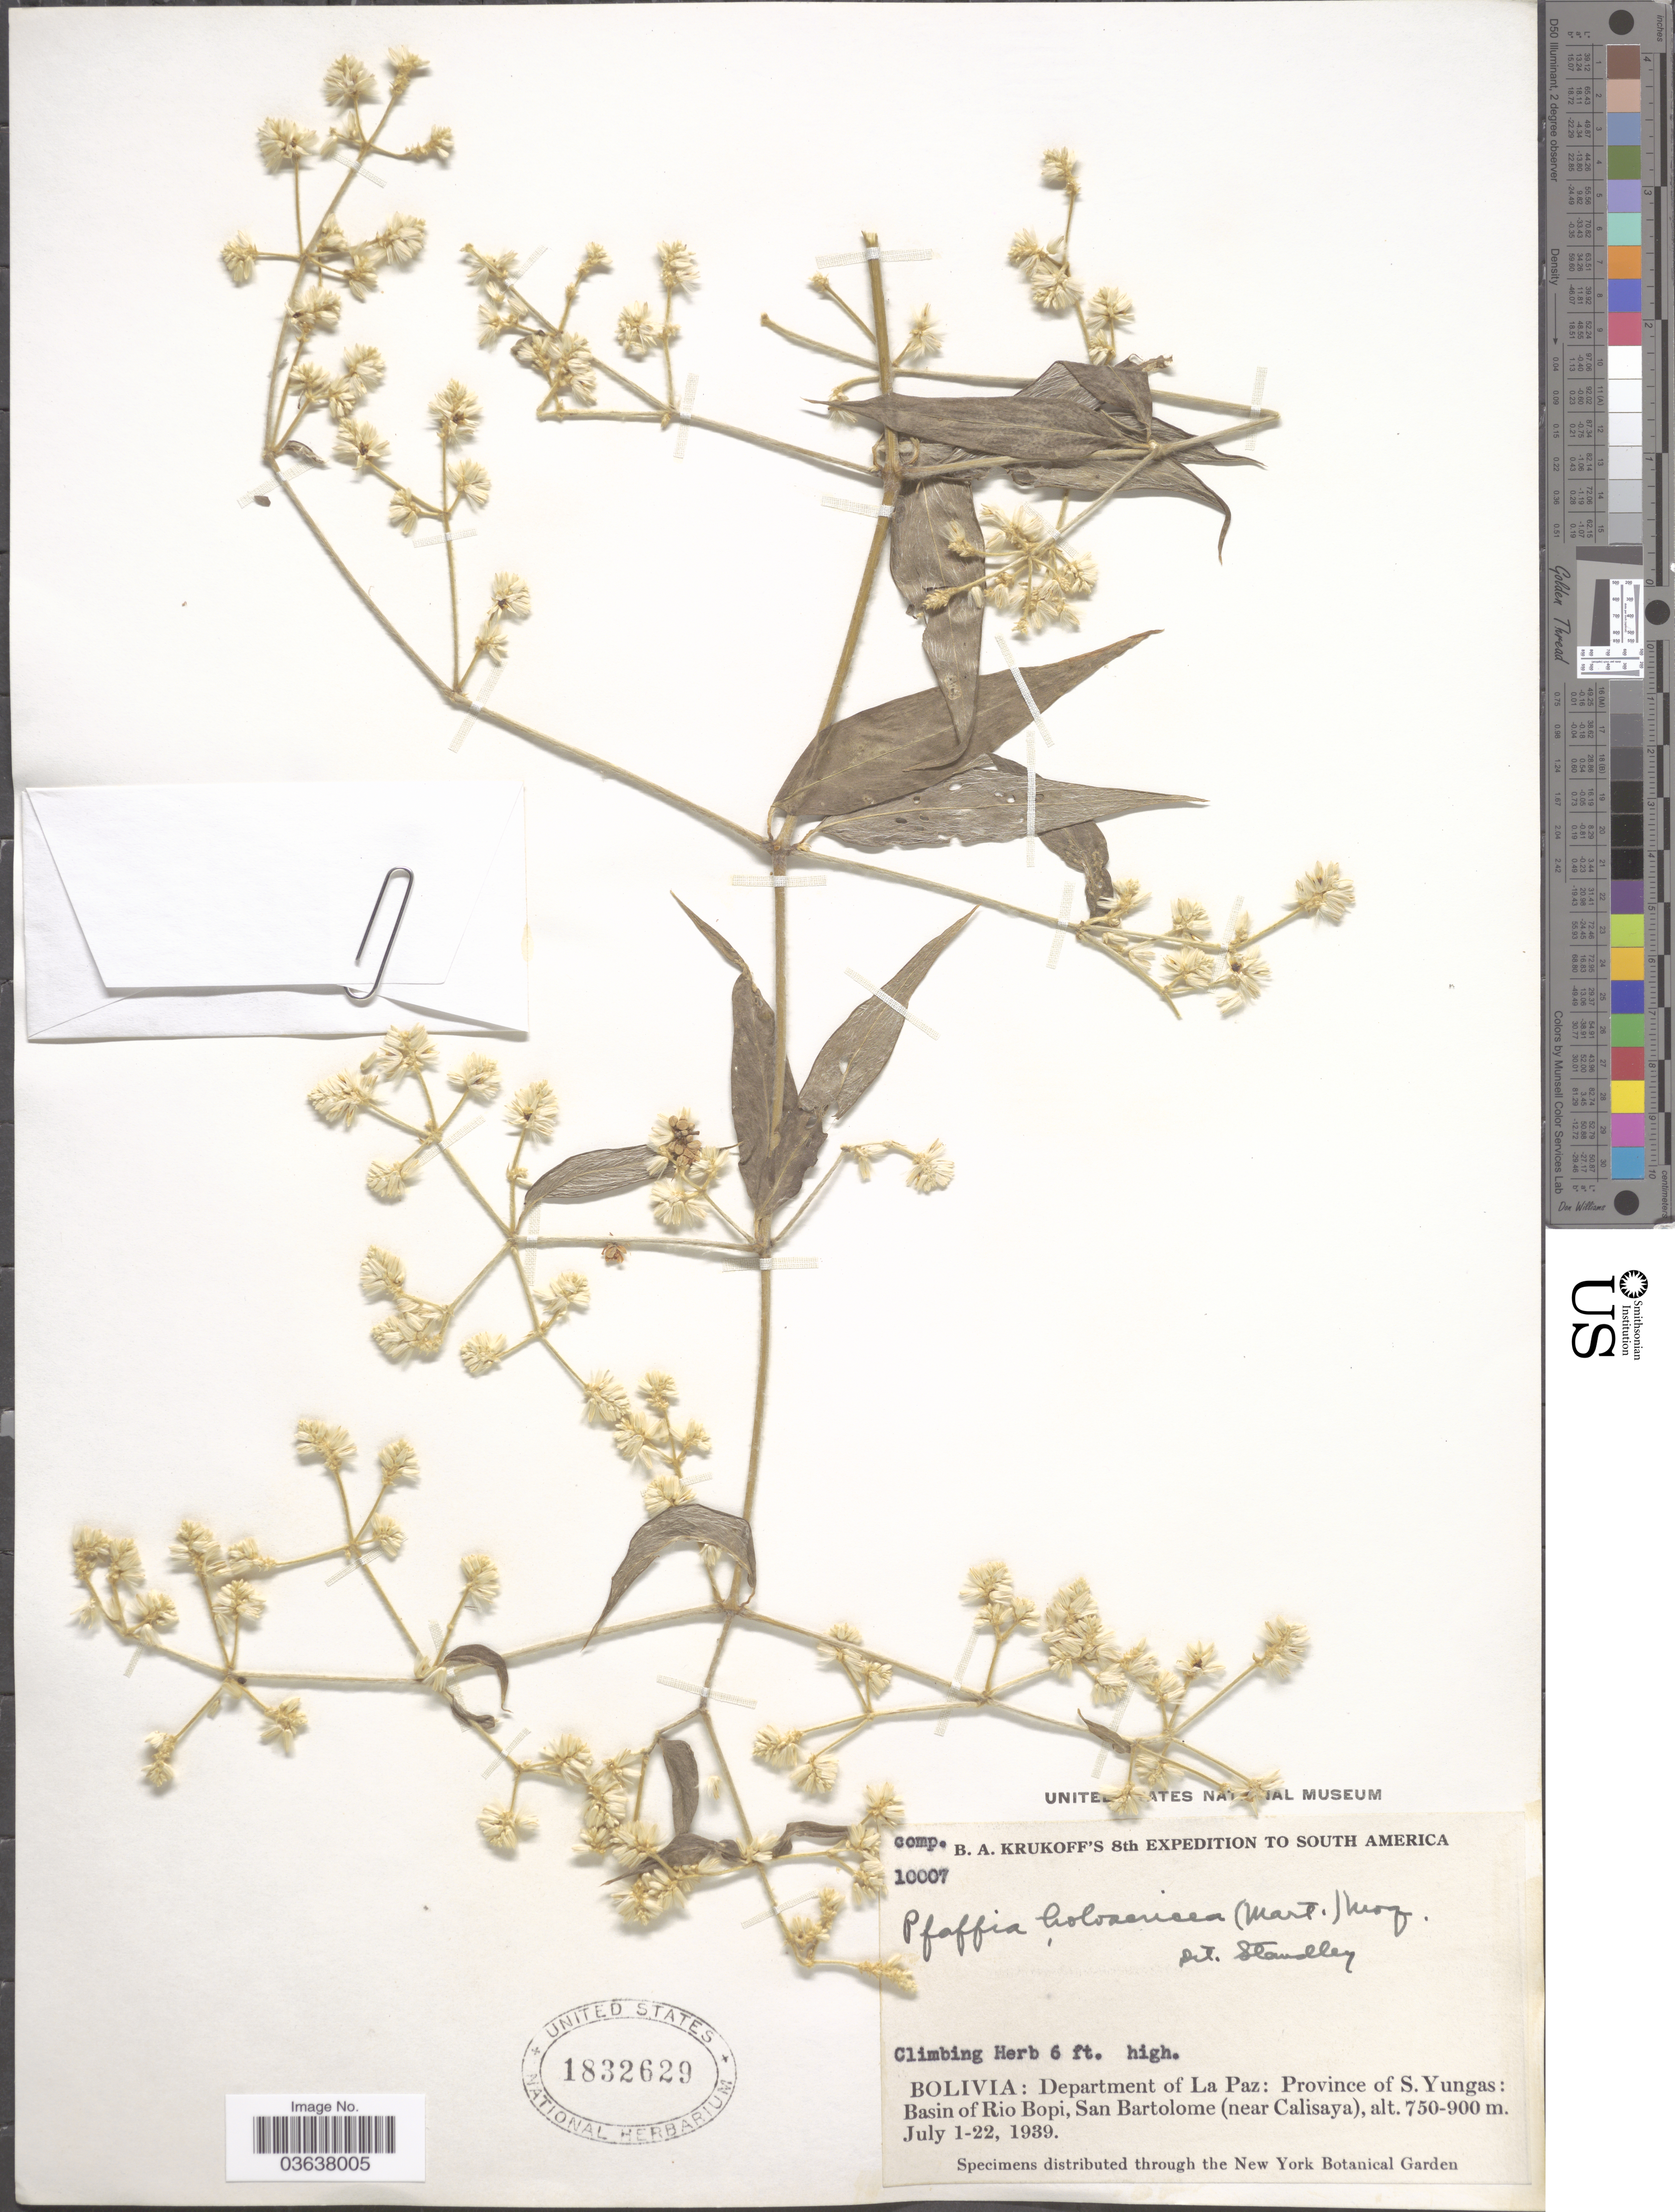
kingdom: Plantae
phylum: Tracheophyta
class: Magnoliopsida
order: Caryophyllales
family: Amaranthaceae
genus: Gomphrena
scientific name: Gomphrena holosericea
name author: (Mart.) Moq.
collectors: B. A. Krukoff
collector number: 10007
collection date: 1939-07-01/1939-07-22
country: Bolivia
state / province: La Paz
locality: Department of La Paz: Province of S. Yungas: Basin of Rio Bopi, San Bartolome (near Calisaya).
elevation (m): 750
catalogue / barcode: US 1832629